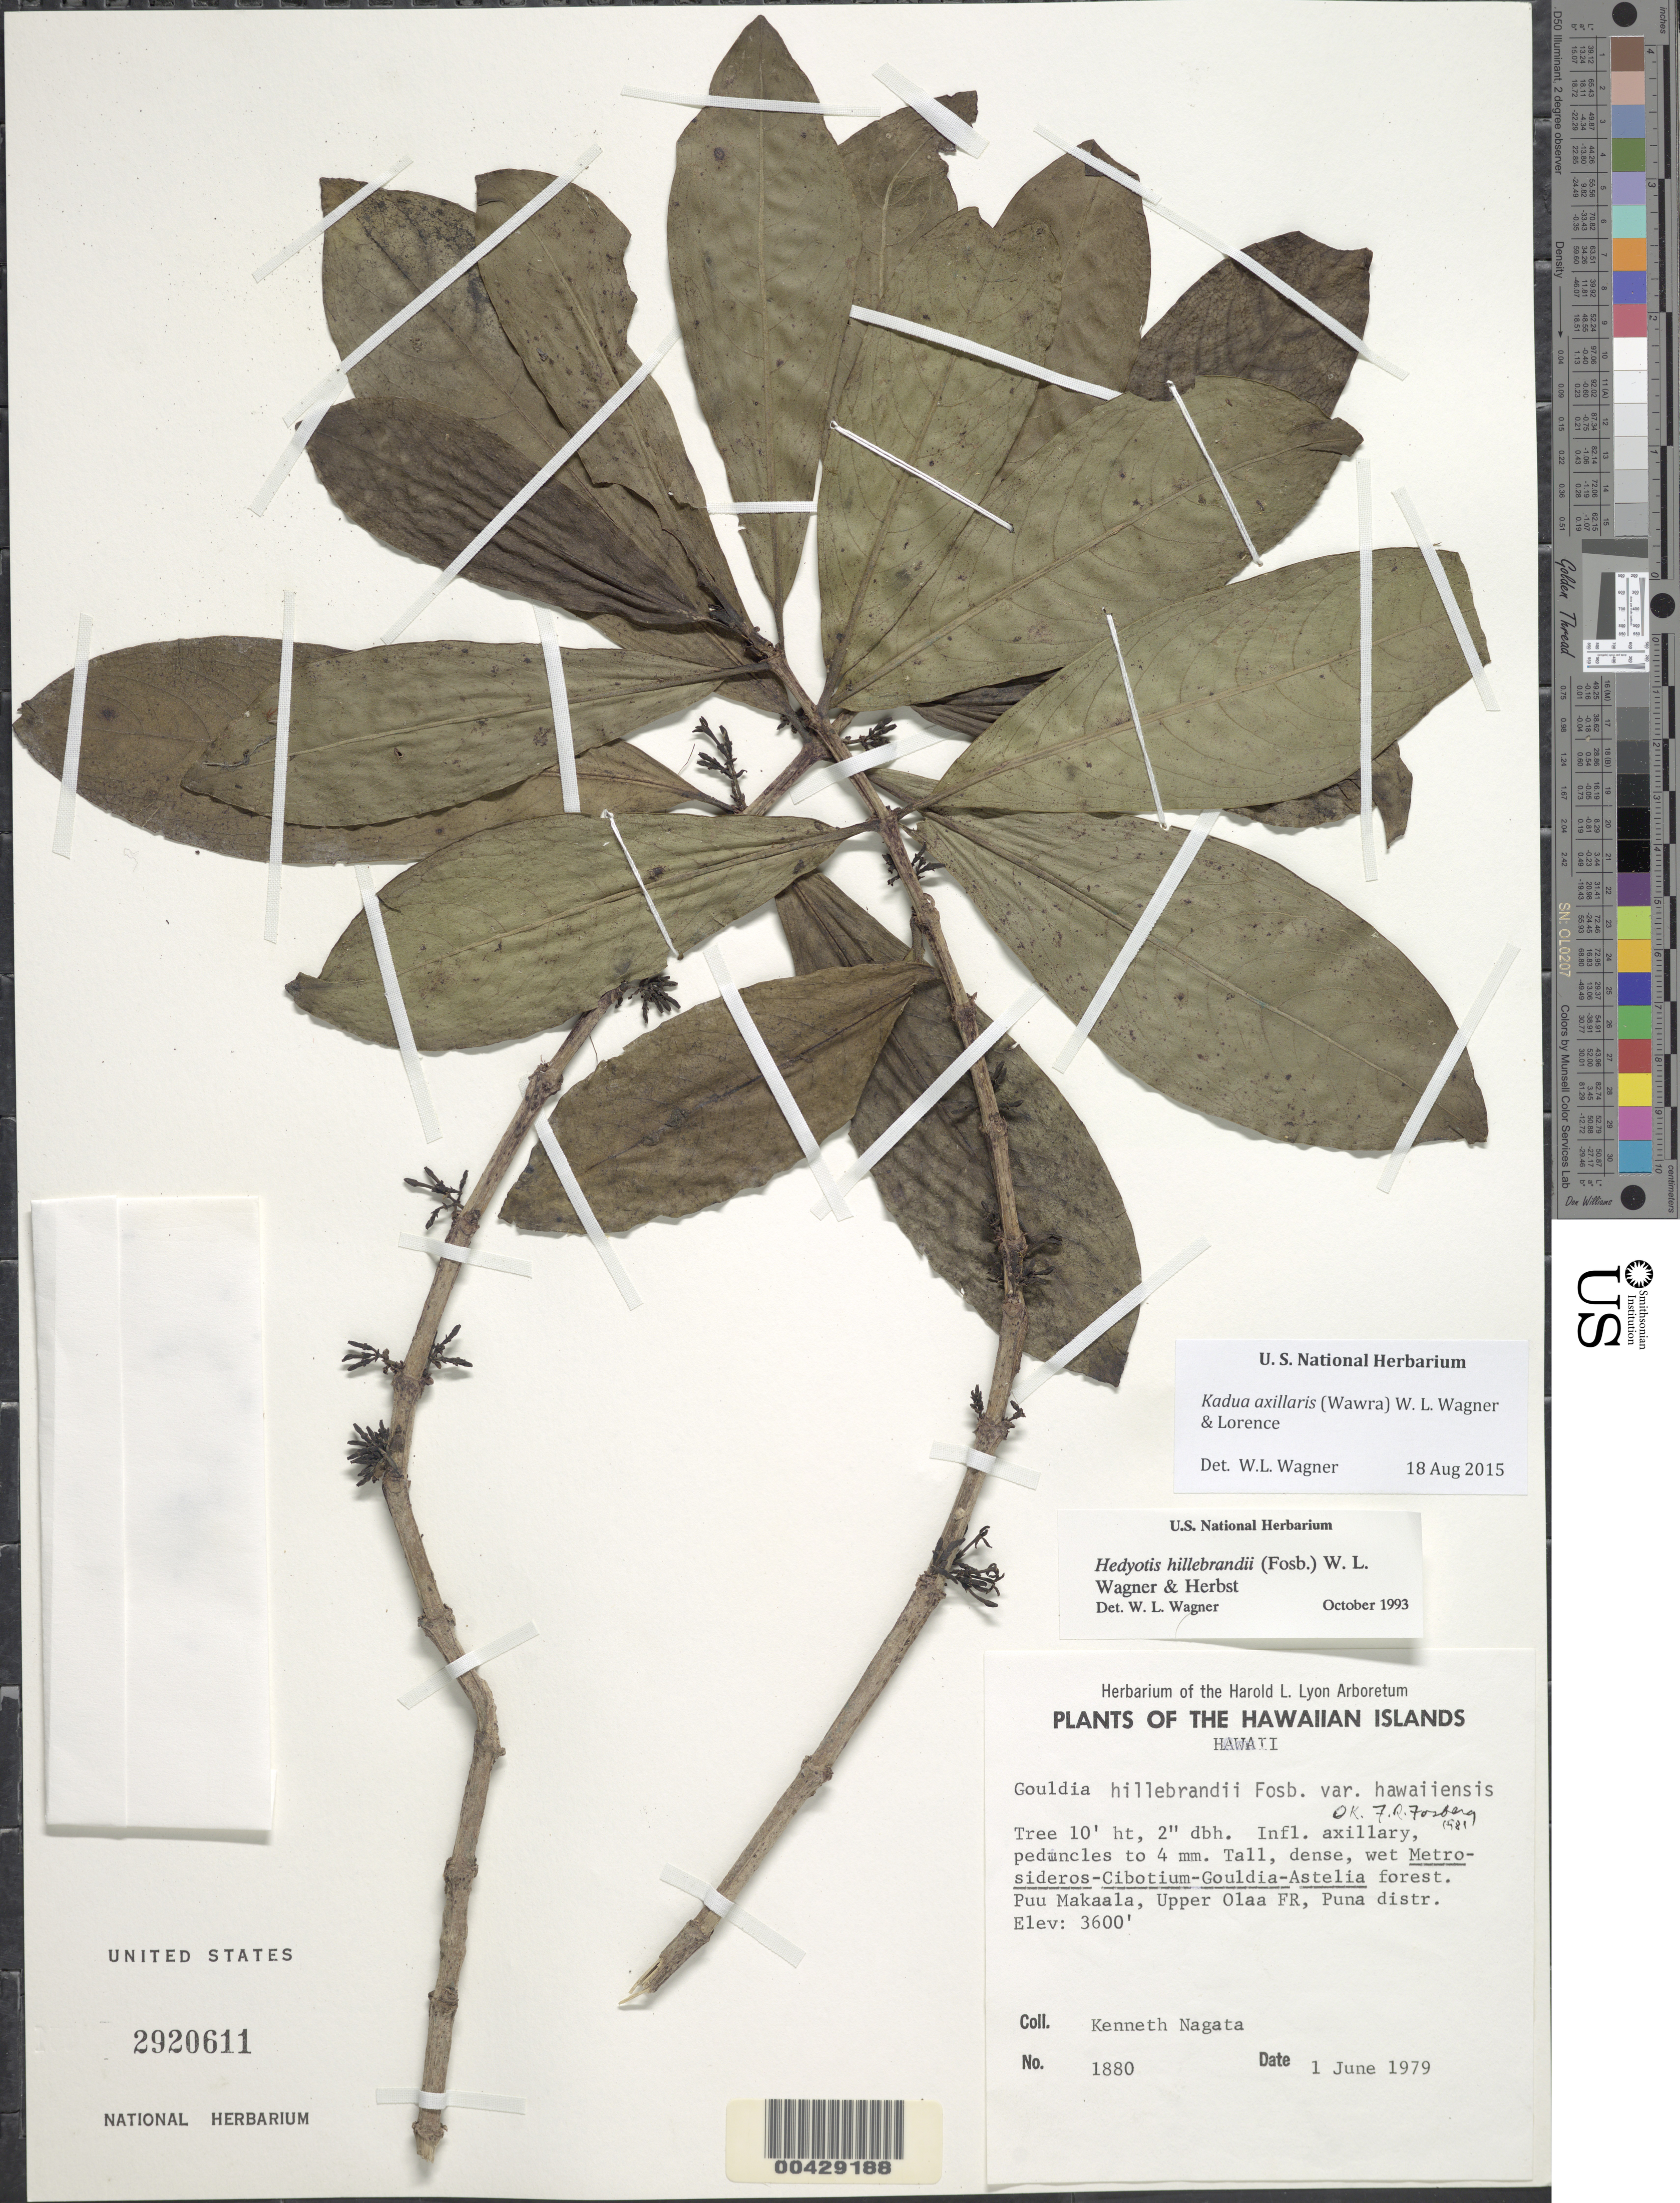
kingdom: Plantae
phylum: Tracheophyta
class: Magnoliopsida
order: Gentianales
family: Rubiaceae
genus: Kadua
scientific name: Kadua axillaris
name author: (Wawra) W.L. Wagner & Lorence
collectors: K. Nagata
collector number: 1880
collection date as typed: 1 Jun 1979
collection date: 1979-06-01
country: United States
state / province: Hawaii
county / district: Hawaii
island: Hawaii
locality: Puu Makaala, Upper Olaa FR, Puna District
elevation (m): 1097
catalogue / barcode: US 2920611